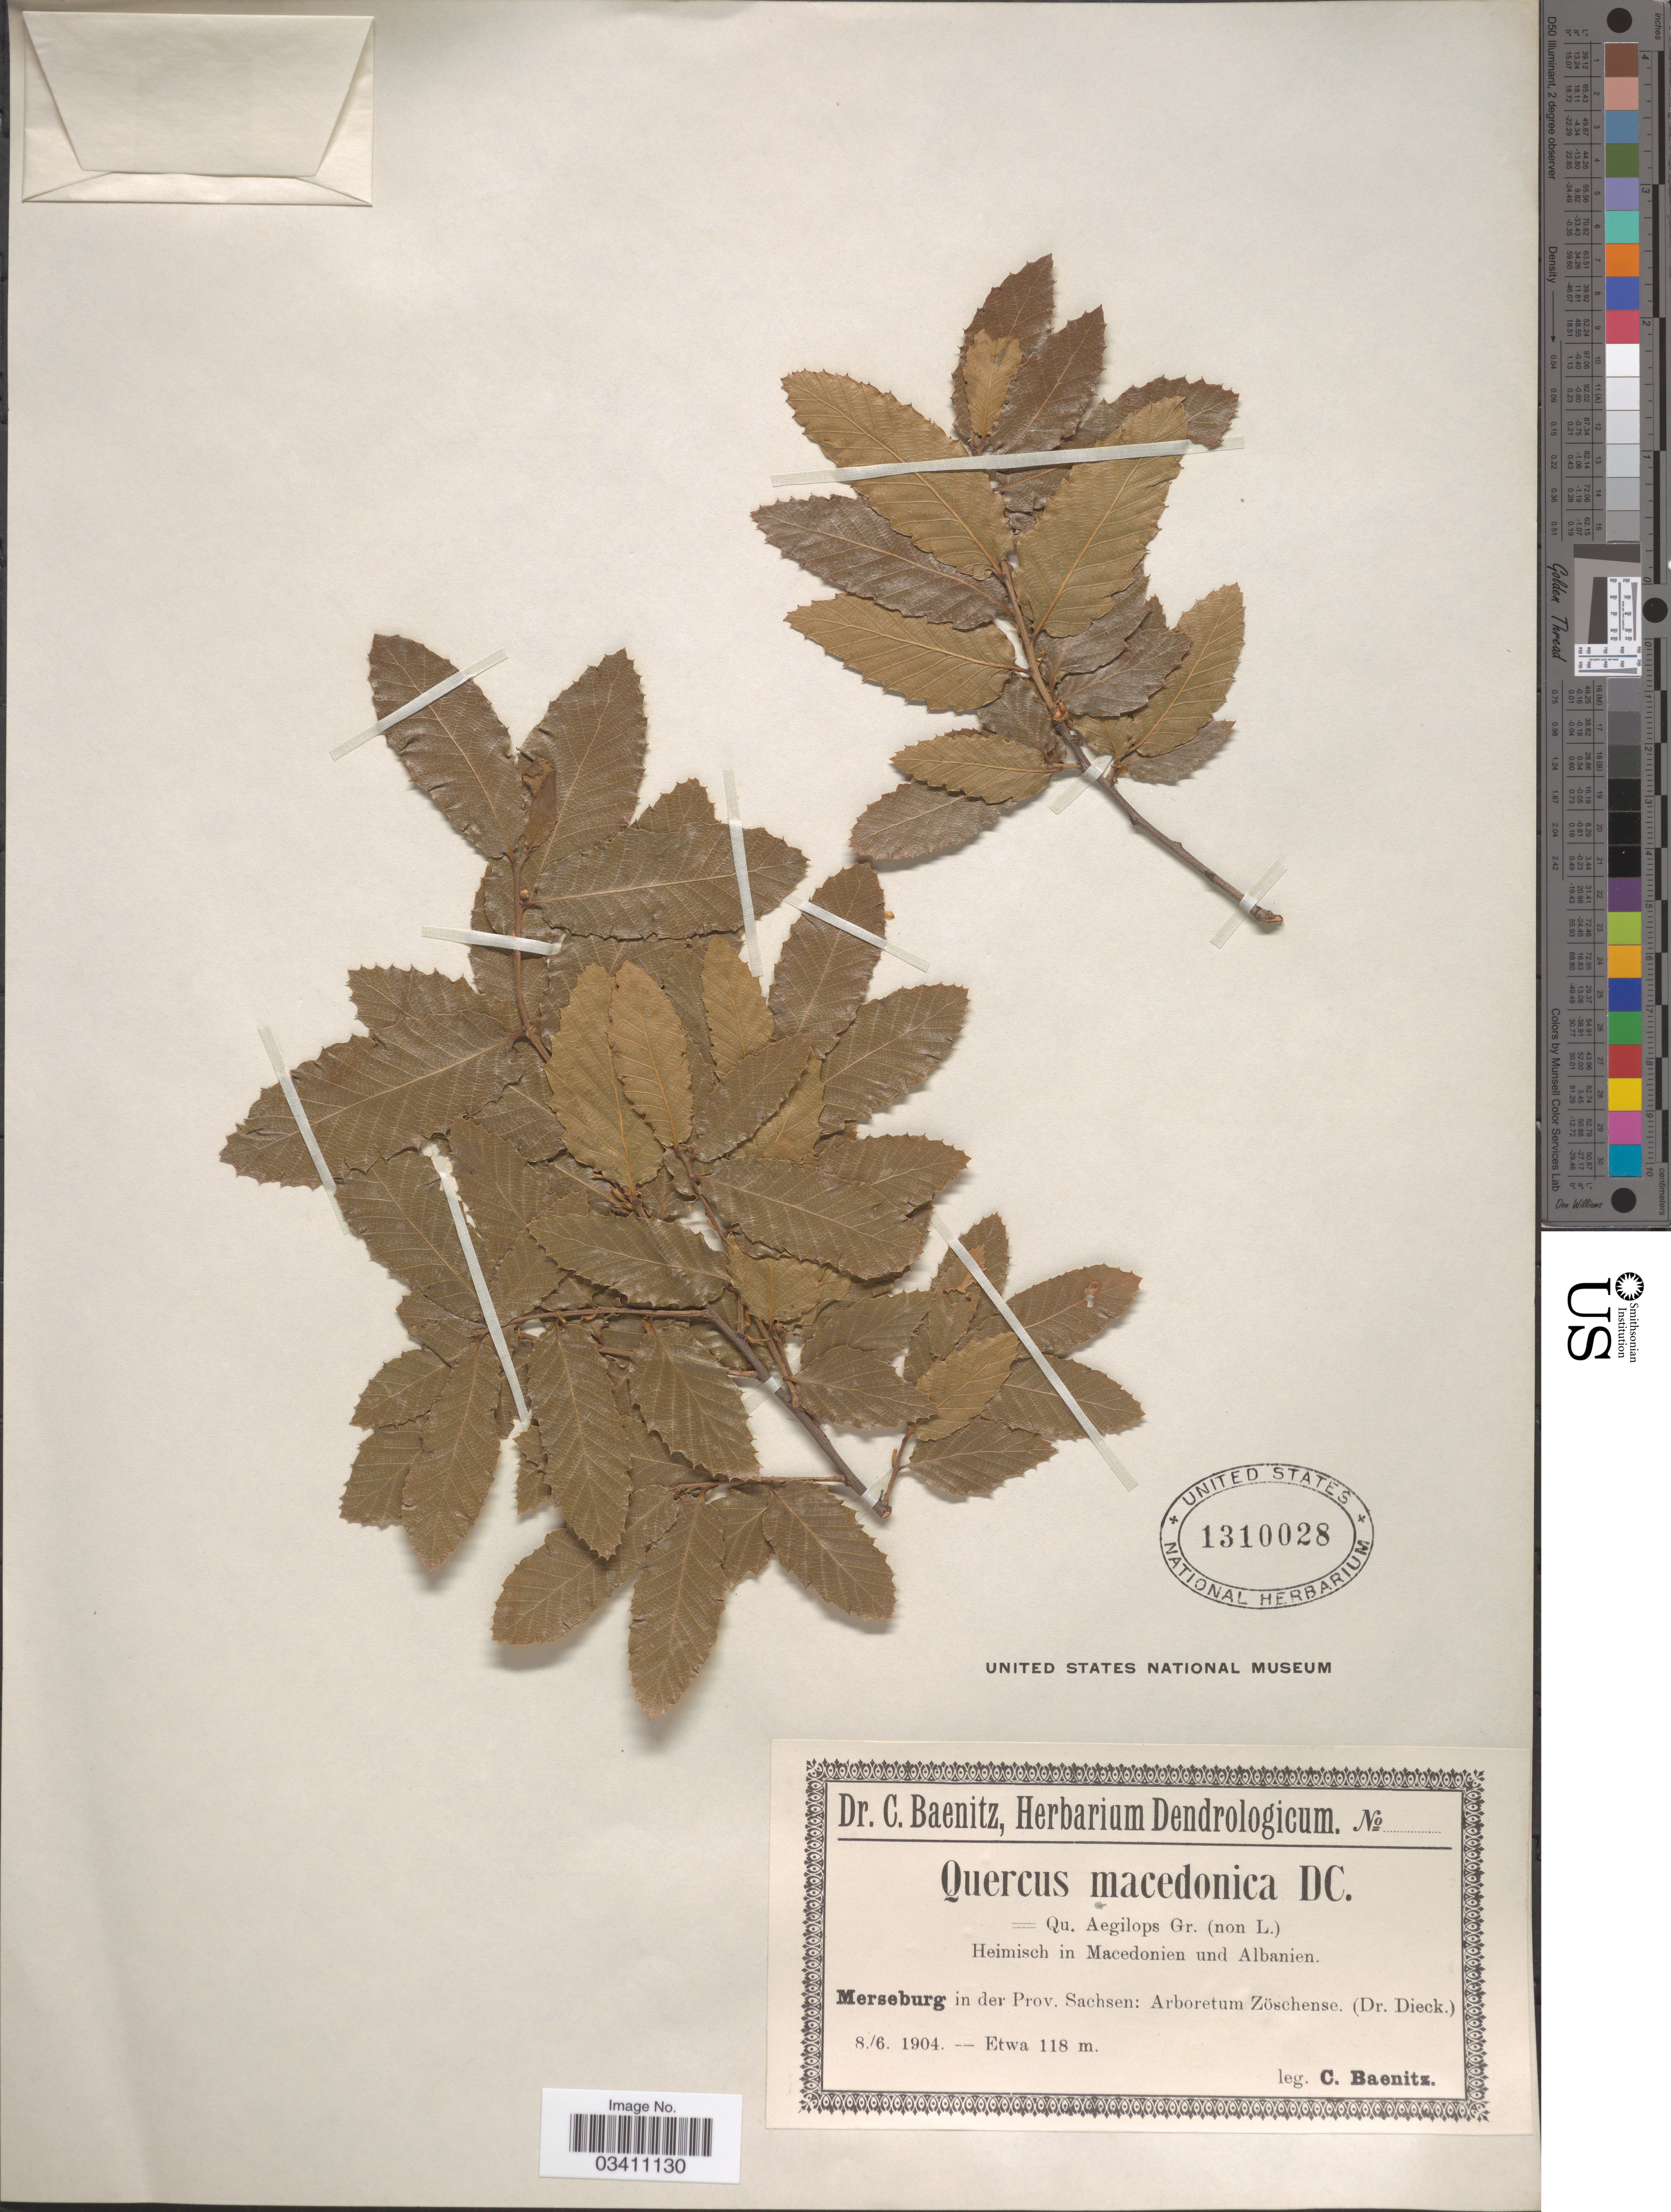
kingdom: Plantae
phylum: Tracheophyta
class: Magnoliopsida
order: Fagales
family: Fagaceae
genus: Quercus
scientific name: Quercus macedonica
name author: A. DC.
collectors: C. G. Baenitz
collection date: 1904-06-08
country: Germany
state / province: Sachsen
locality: Merseburg in der Prov. Sachsen: Arboretum Zöschense.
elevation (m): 118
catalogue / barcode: US 1310028